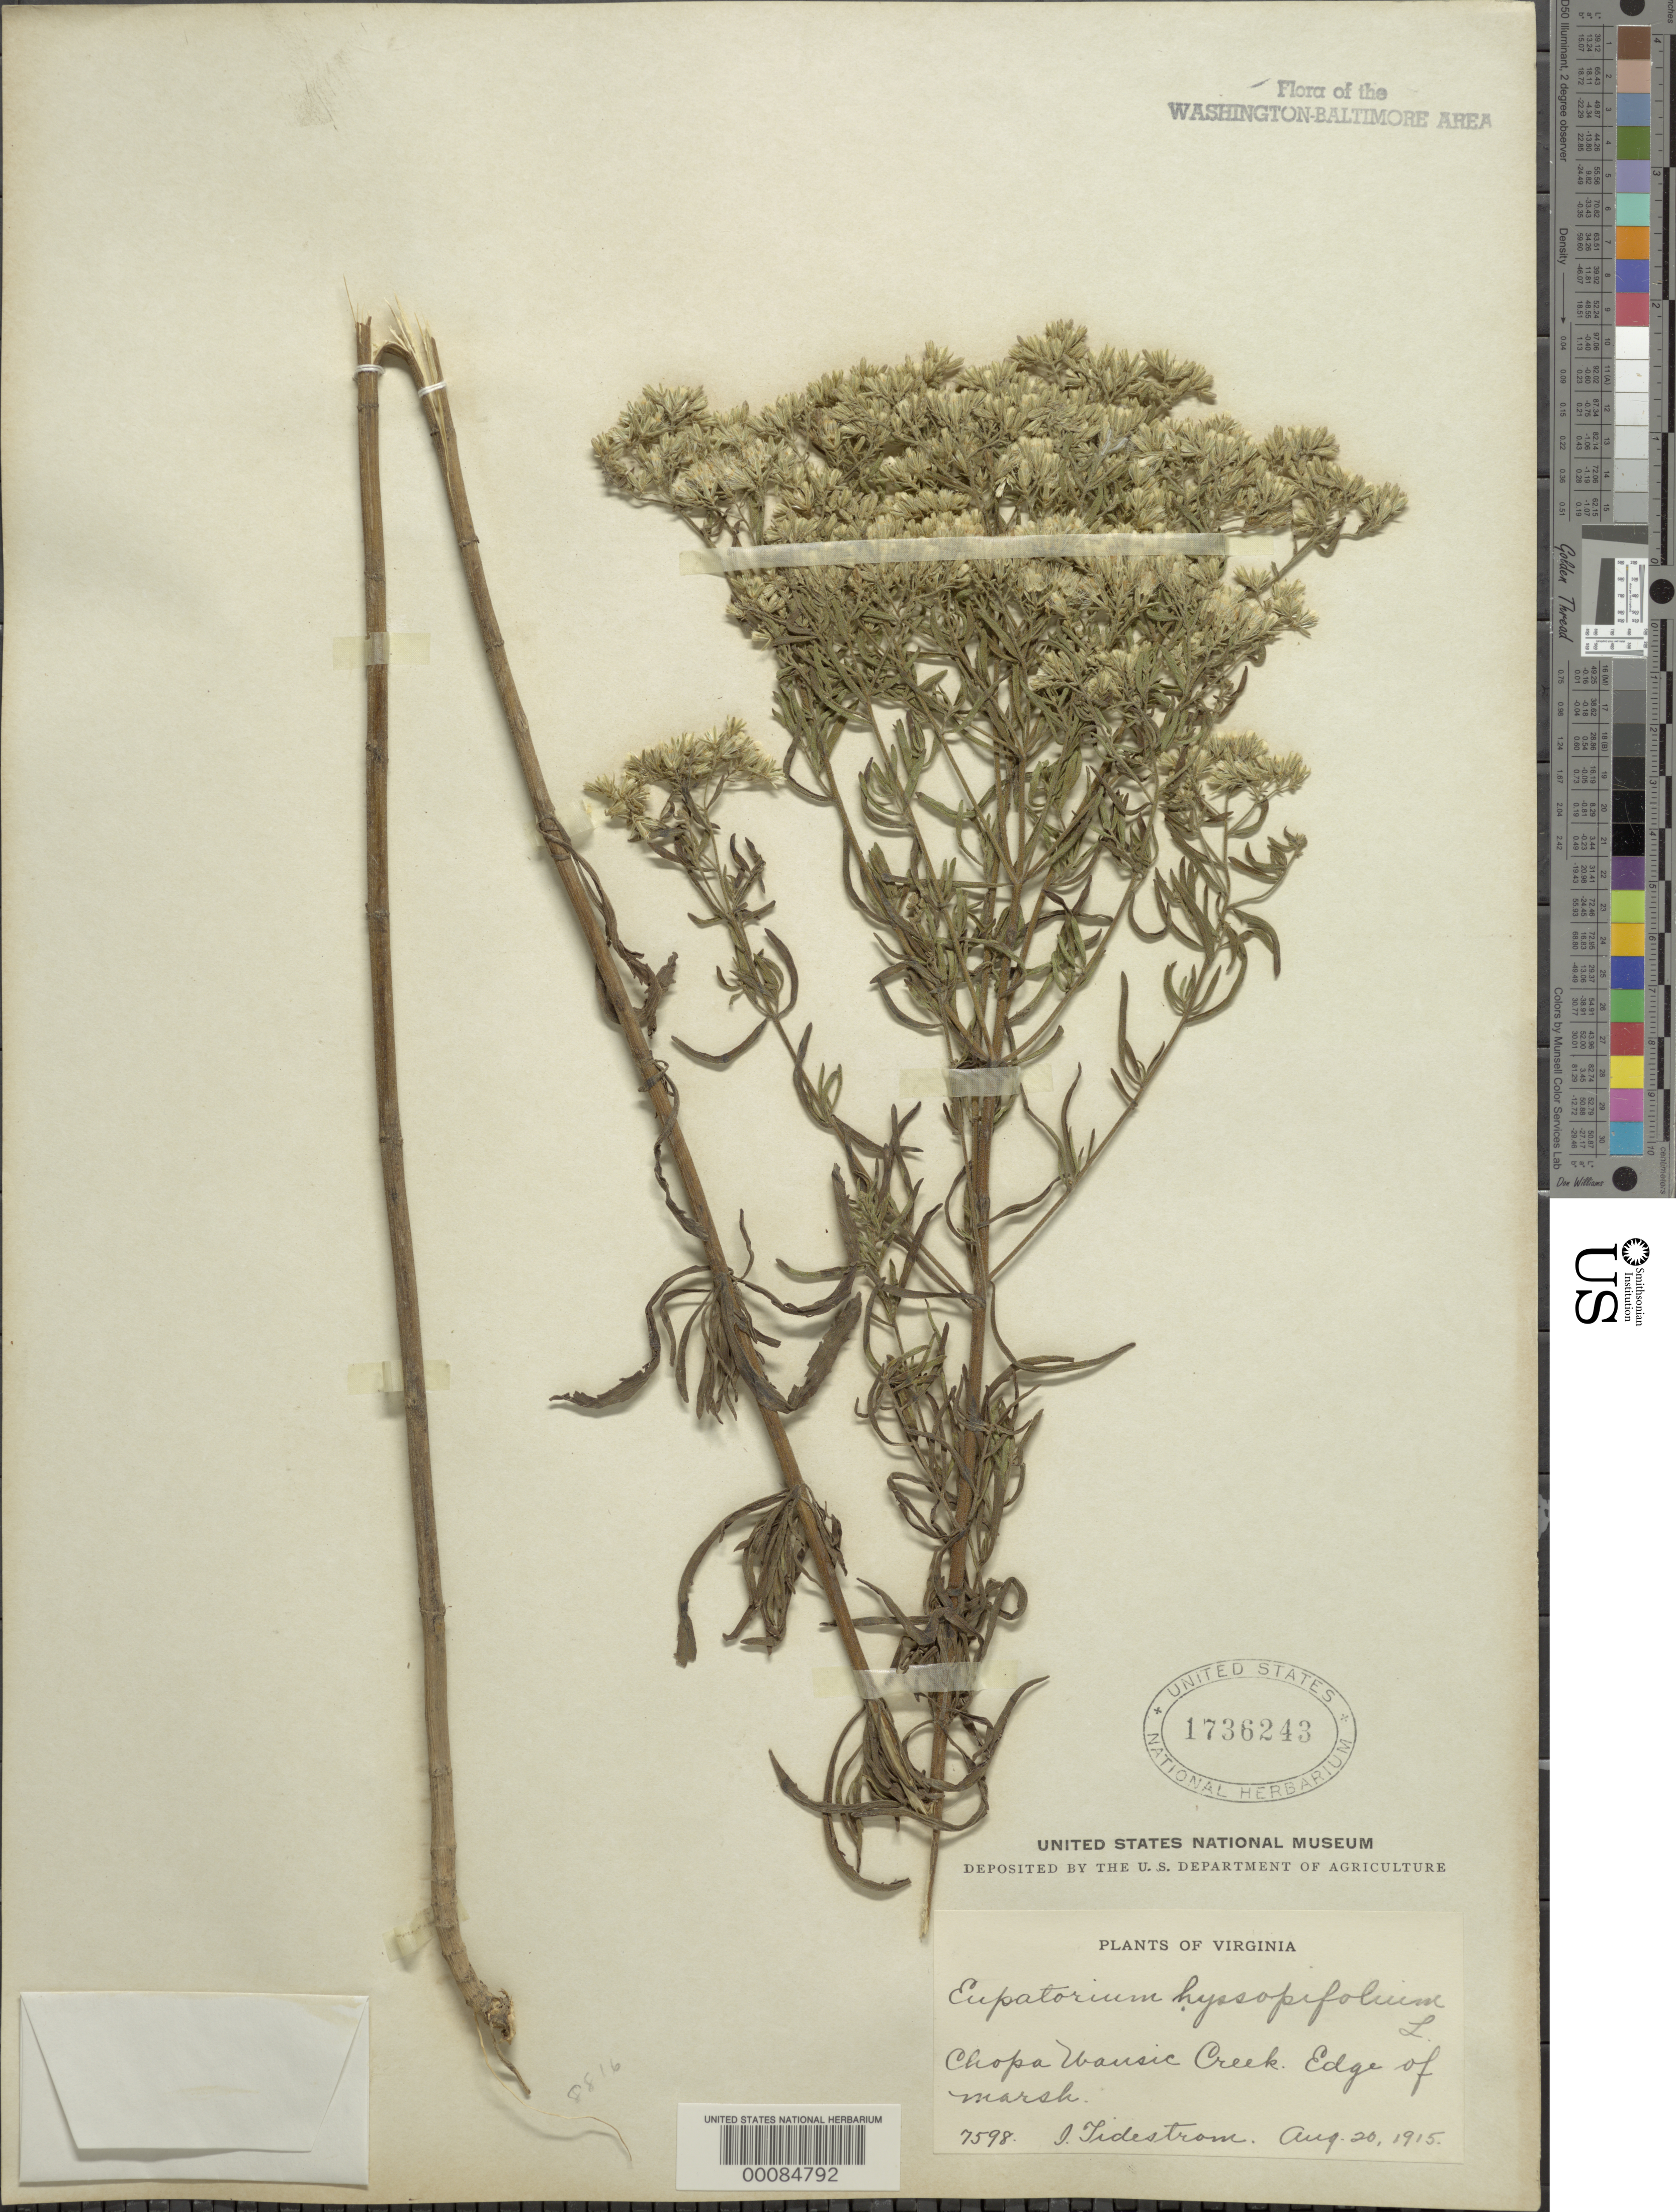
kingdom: Plantae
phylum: Tracheophyta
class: Magnoliopsida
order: Asterales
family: Asteraceae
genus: Eupatorium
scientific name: Eupatorium hyssopifolium var. laciniatum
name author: A. Gray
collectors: I. F. Tidestrom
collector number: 7598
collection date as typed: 20 Aug 1915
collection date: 1915-08-20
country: United States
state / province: Virginia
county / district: Prince William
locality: Prince William Forest Chopawamsic Creek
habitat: Edge of marsh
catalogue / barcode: US 1736243